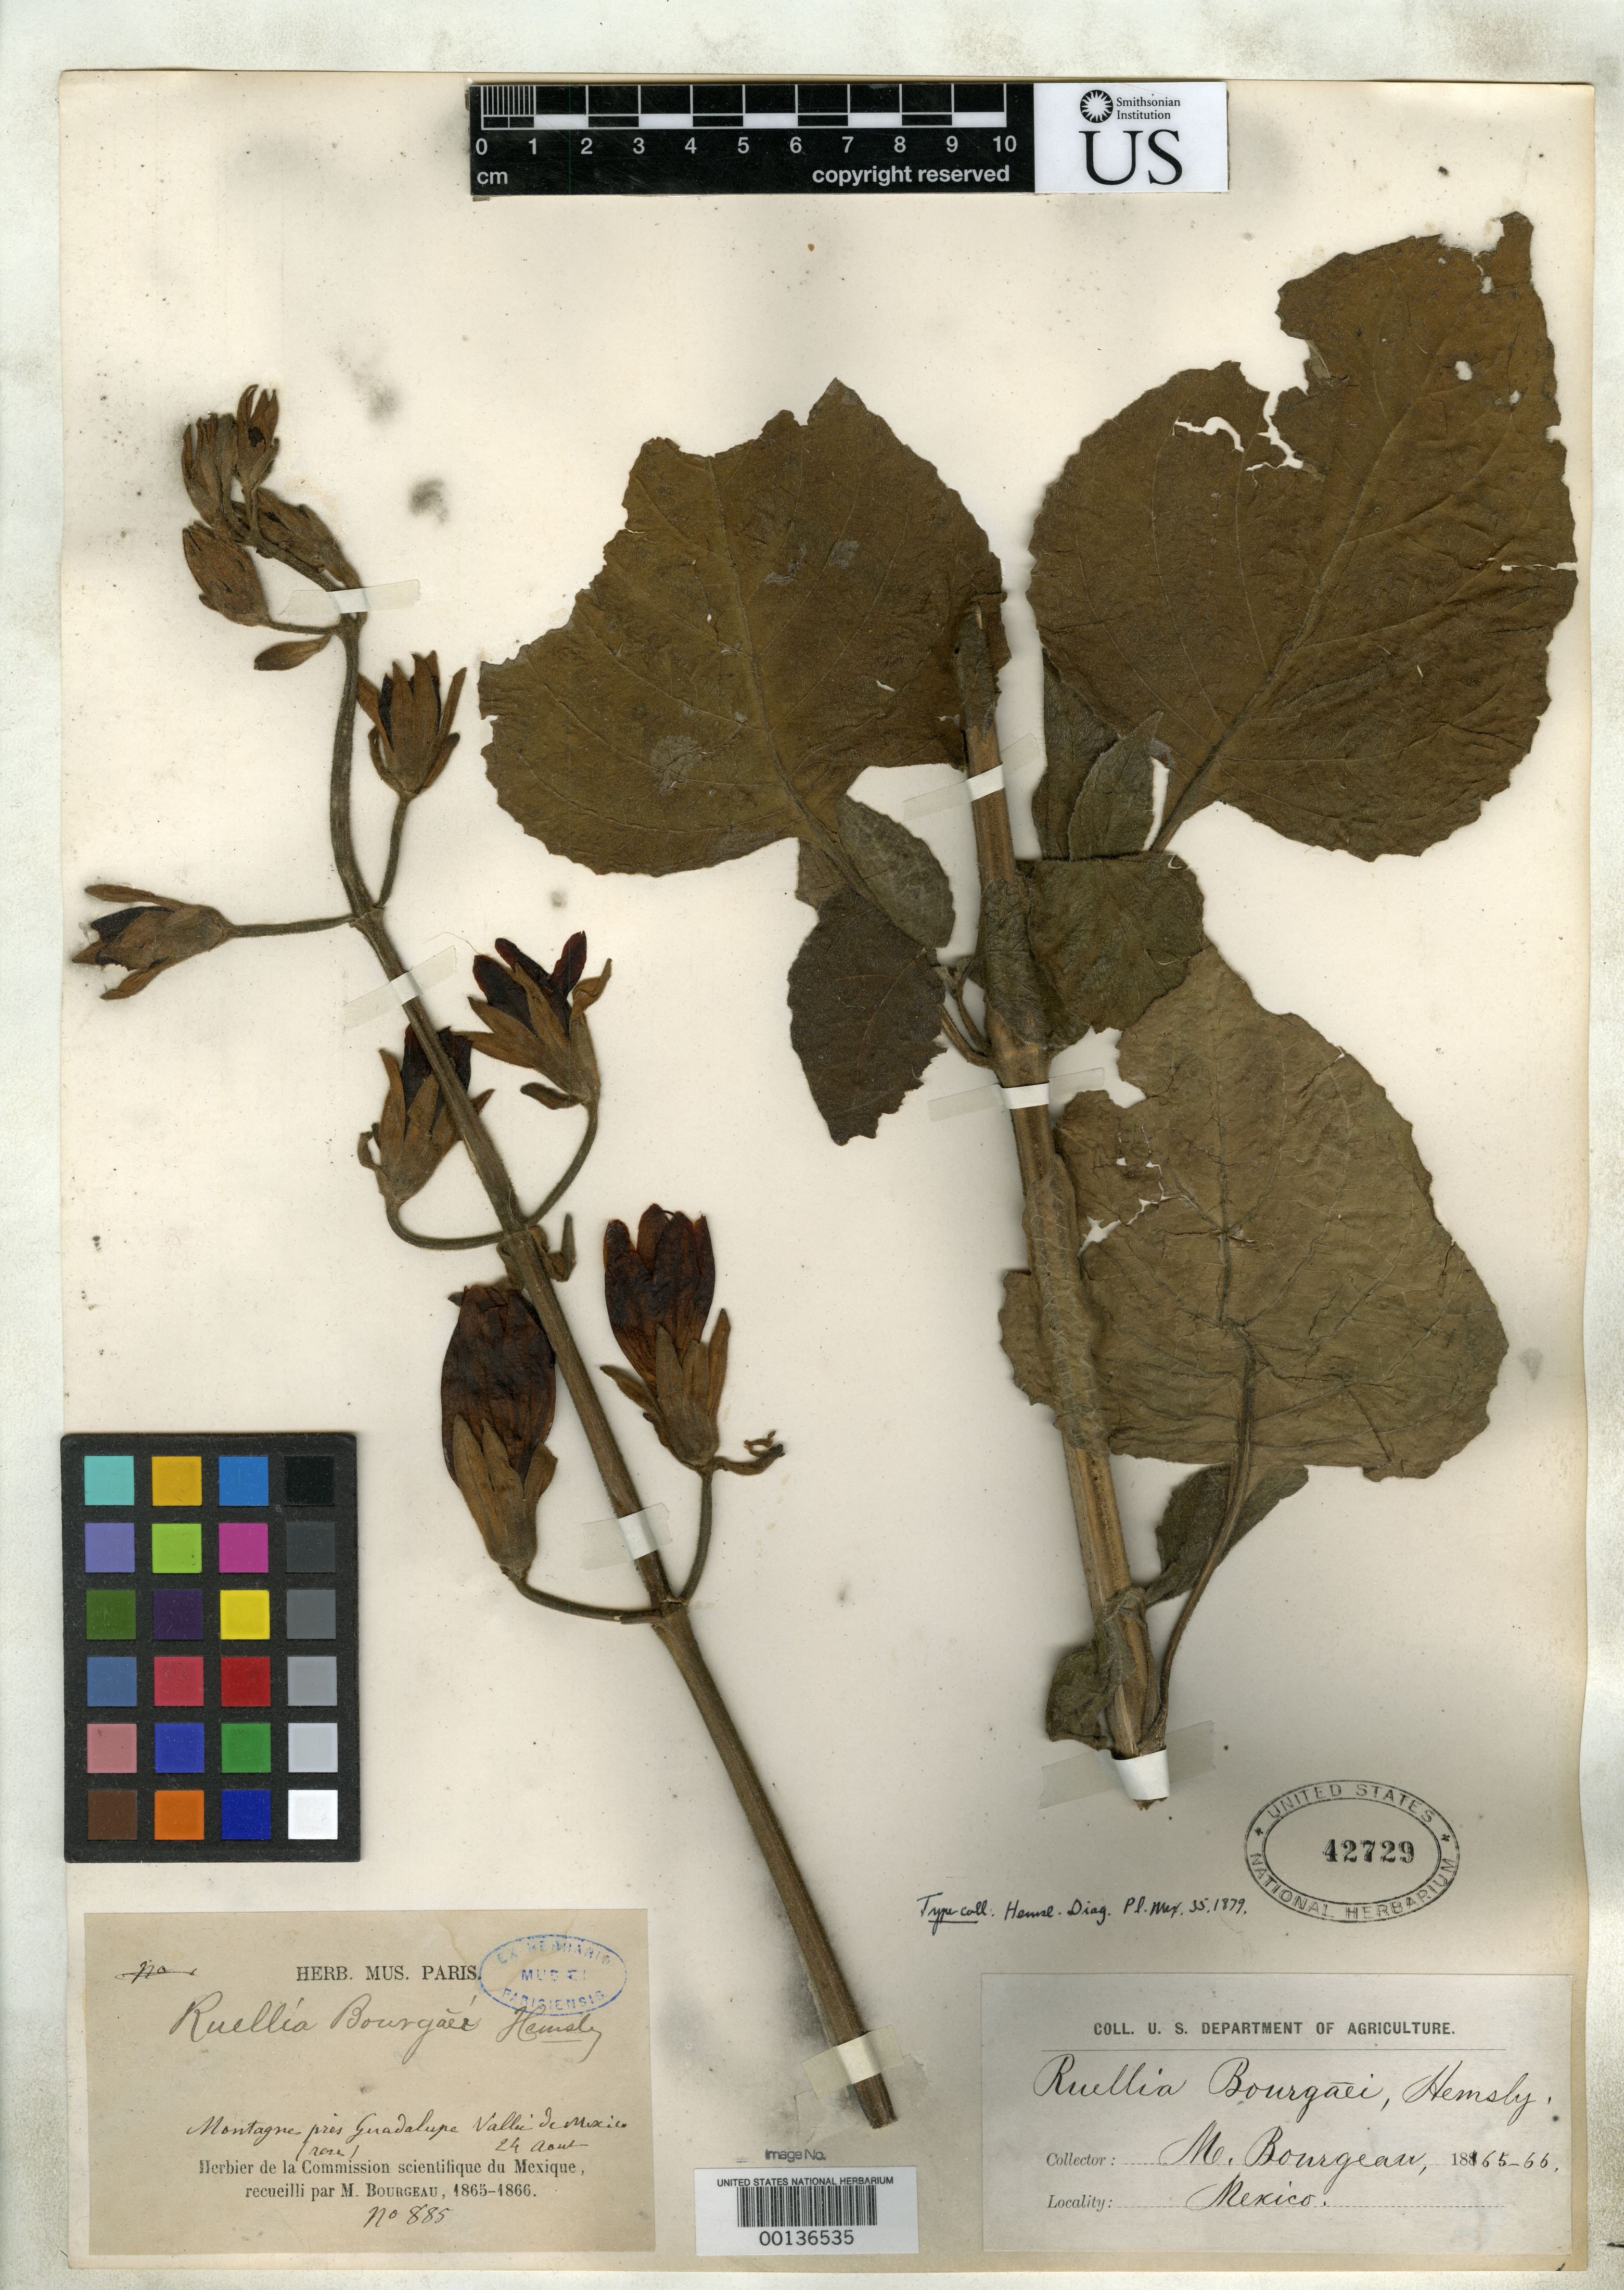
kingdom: Plantae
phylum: Tracheophyta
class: Magnoliopsida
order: Lamiales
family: Acanthaceae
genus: Ruellia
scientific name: Ruellia bourgaei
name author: Hemsl.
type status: Isotype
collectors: E. Bourgeau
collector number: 885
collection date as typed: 24 Aug 1865 or 24 Aug 1866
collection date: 1865-08-24 or 1866-08-24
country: Mexico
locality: Montibus Convallis Mexici.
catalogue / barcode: US 42729